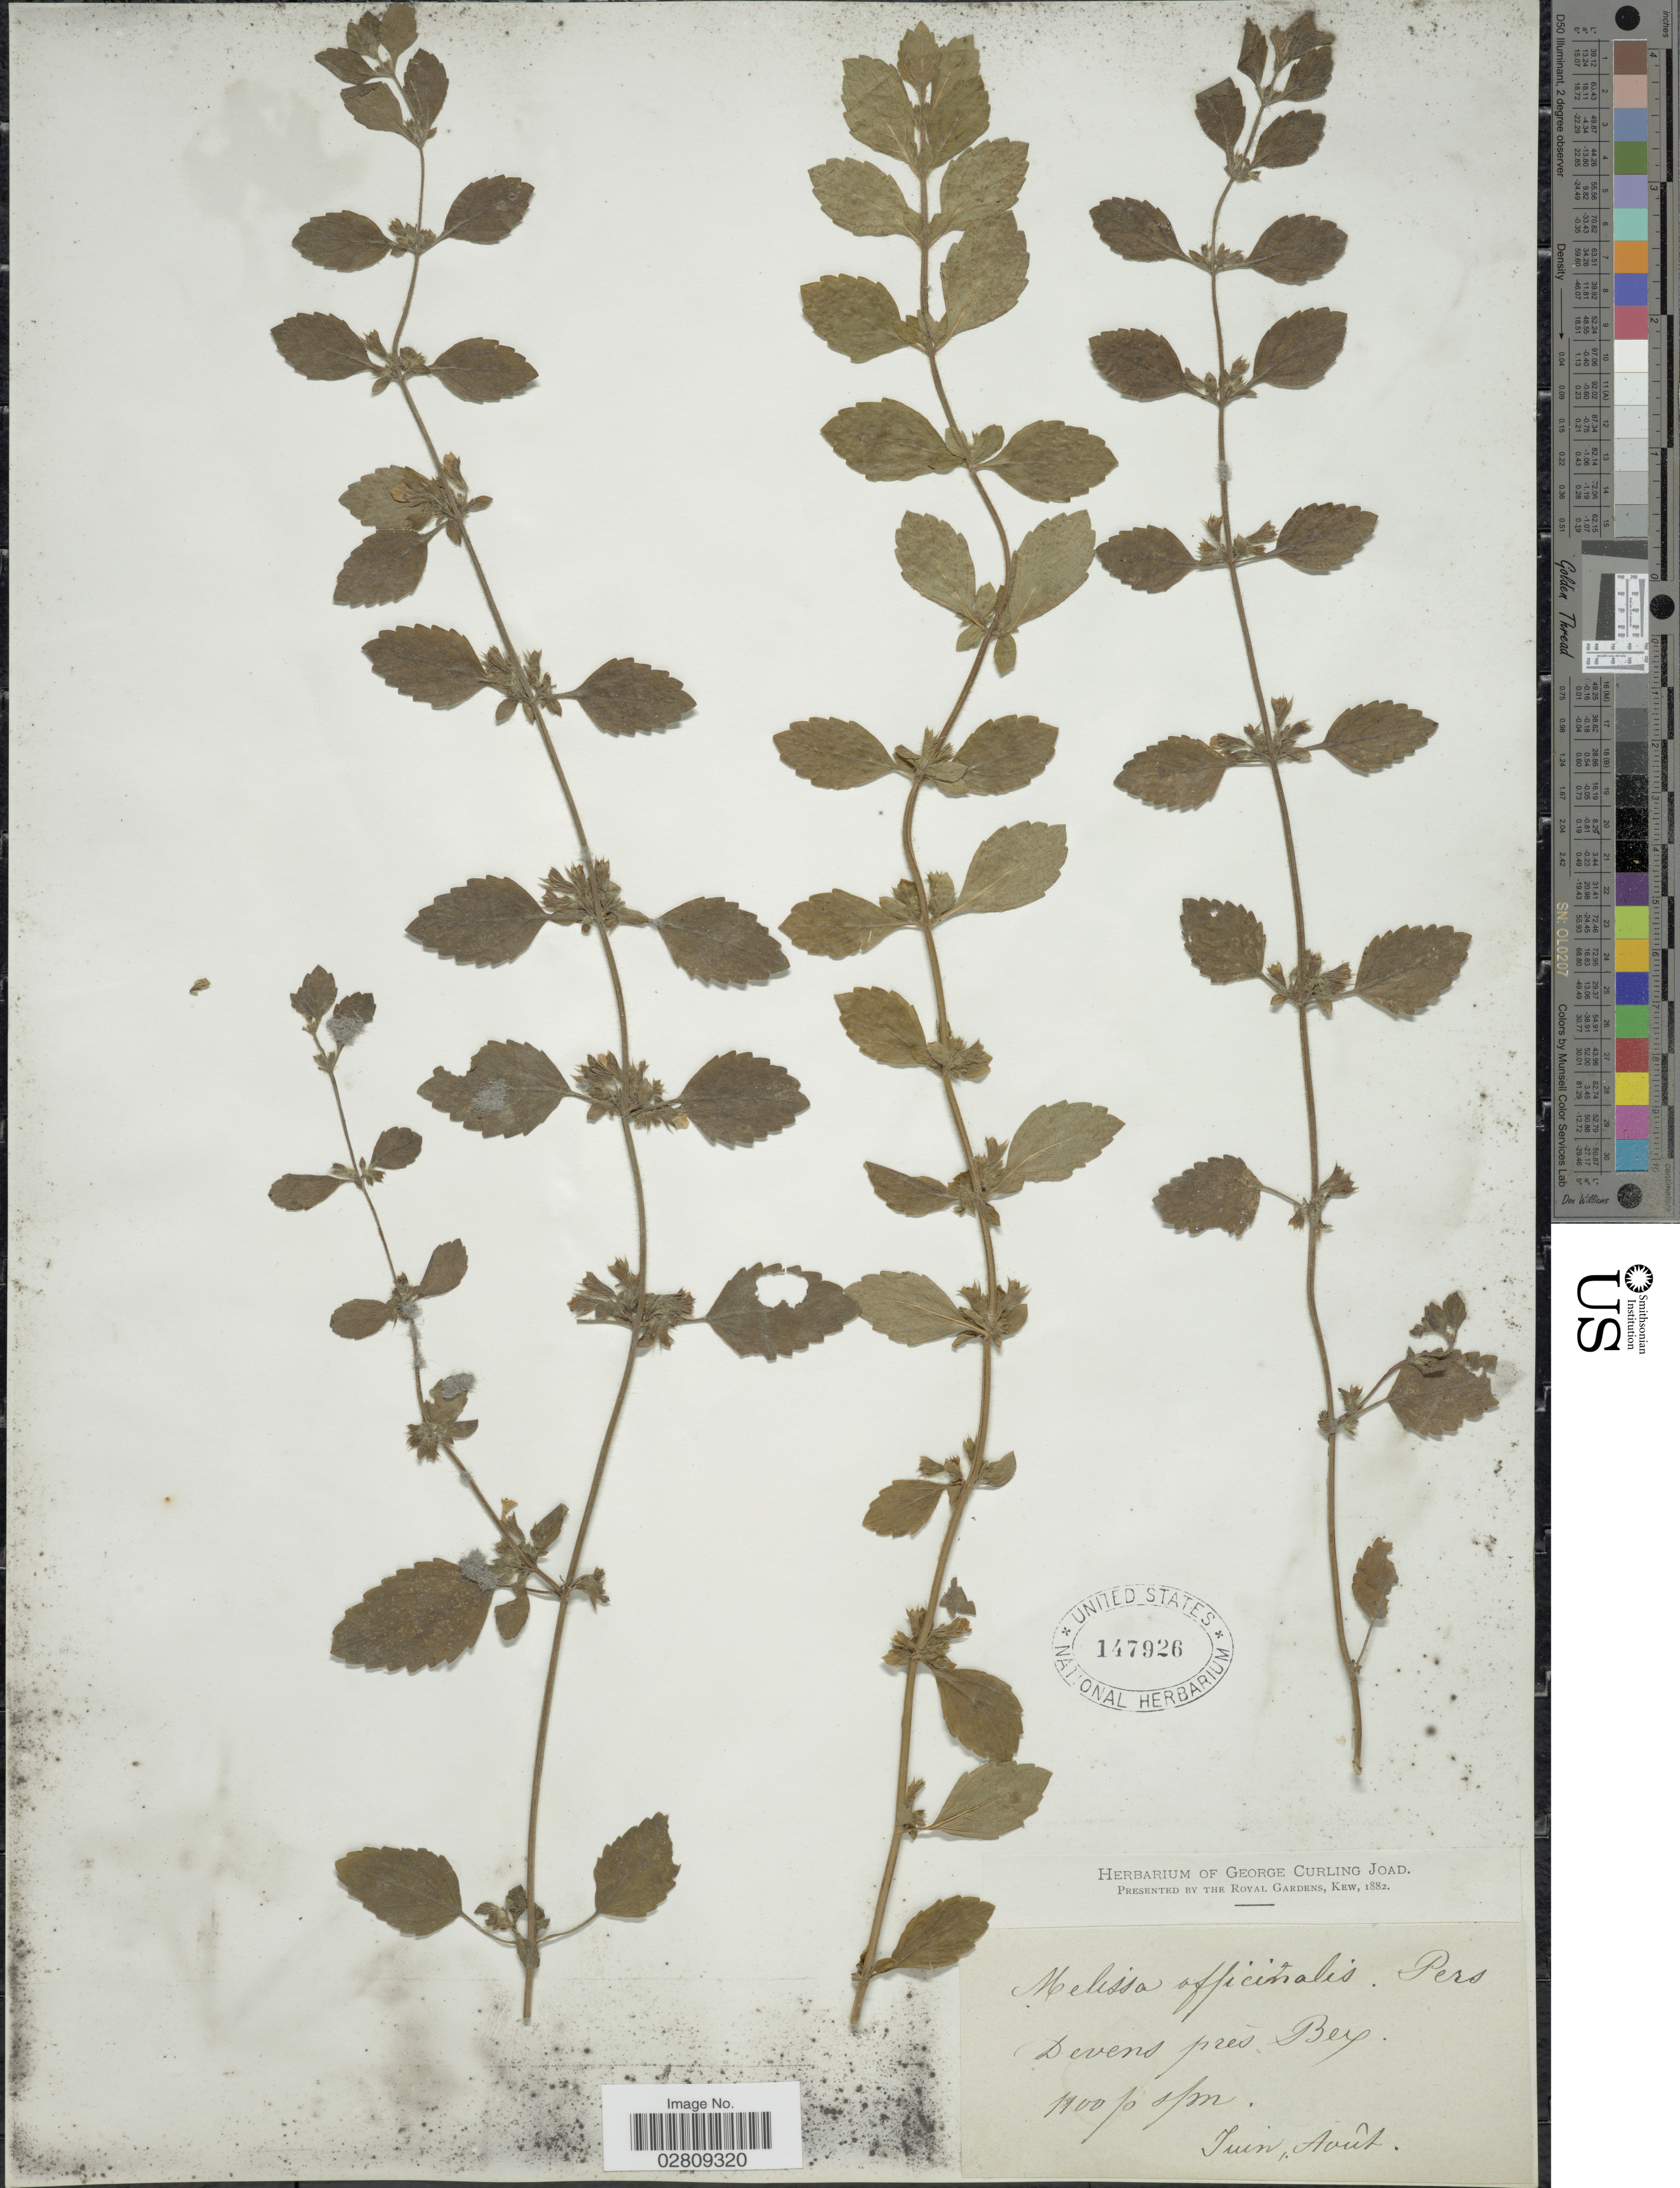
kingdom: Plantae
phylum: Tracheophyta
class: Magnoliopsida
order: Lamiales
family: Lamiaceae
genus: Melissa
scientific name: Melissa officinalis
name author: L.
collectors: ex herb. George Curling Joad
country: Switzerland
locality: Devens pres Bex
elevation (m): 1100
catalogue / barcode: US 147926